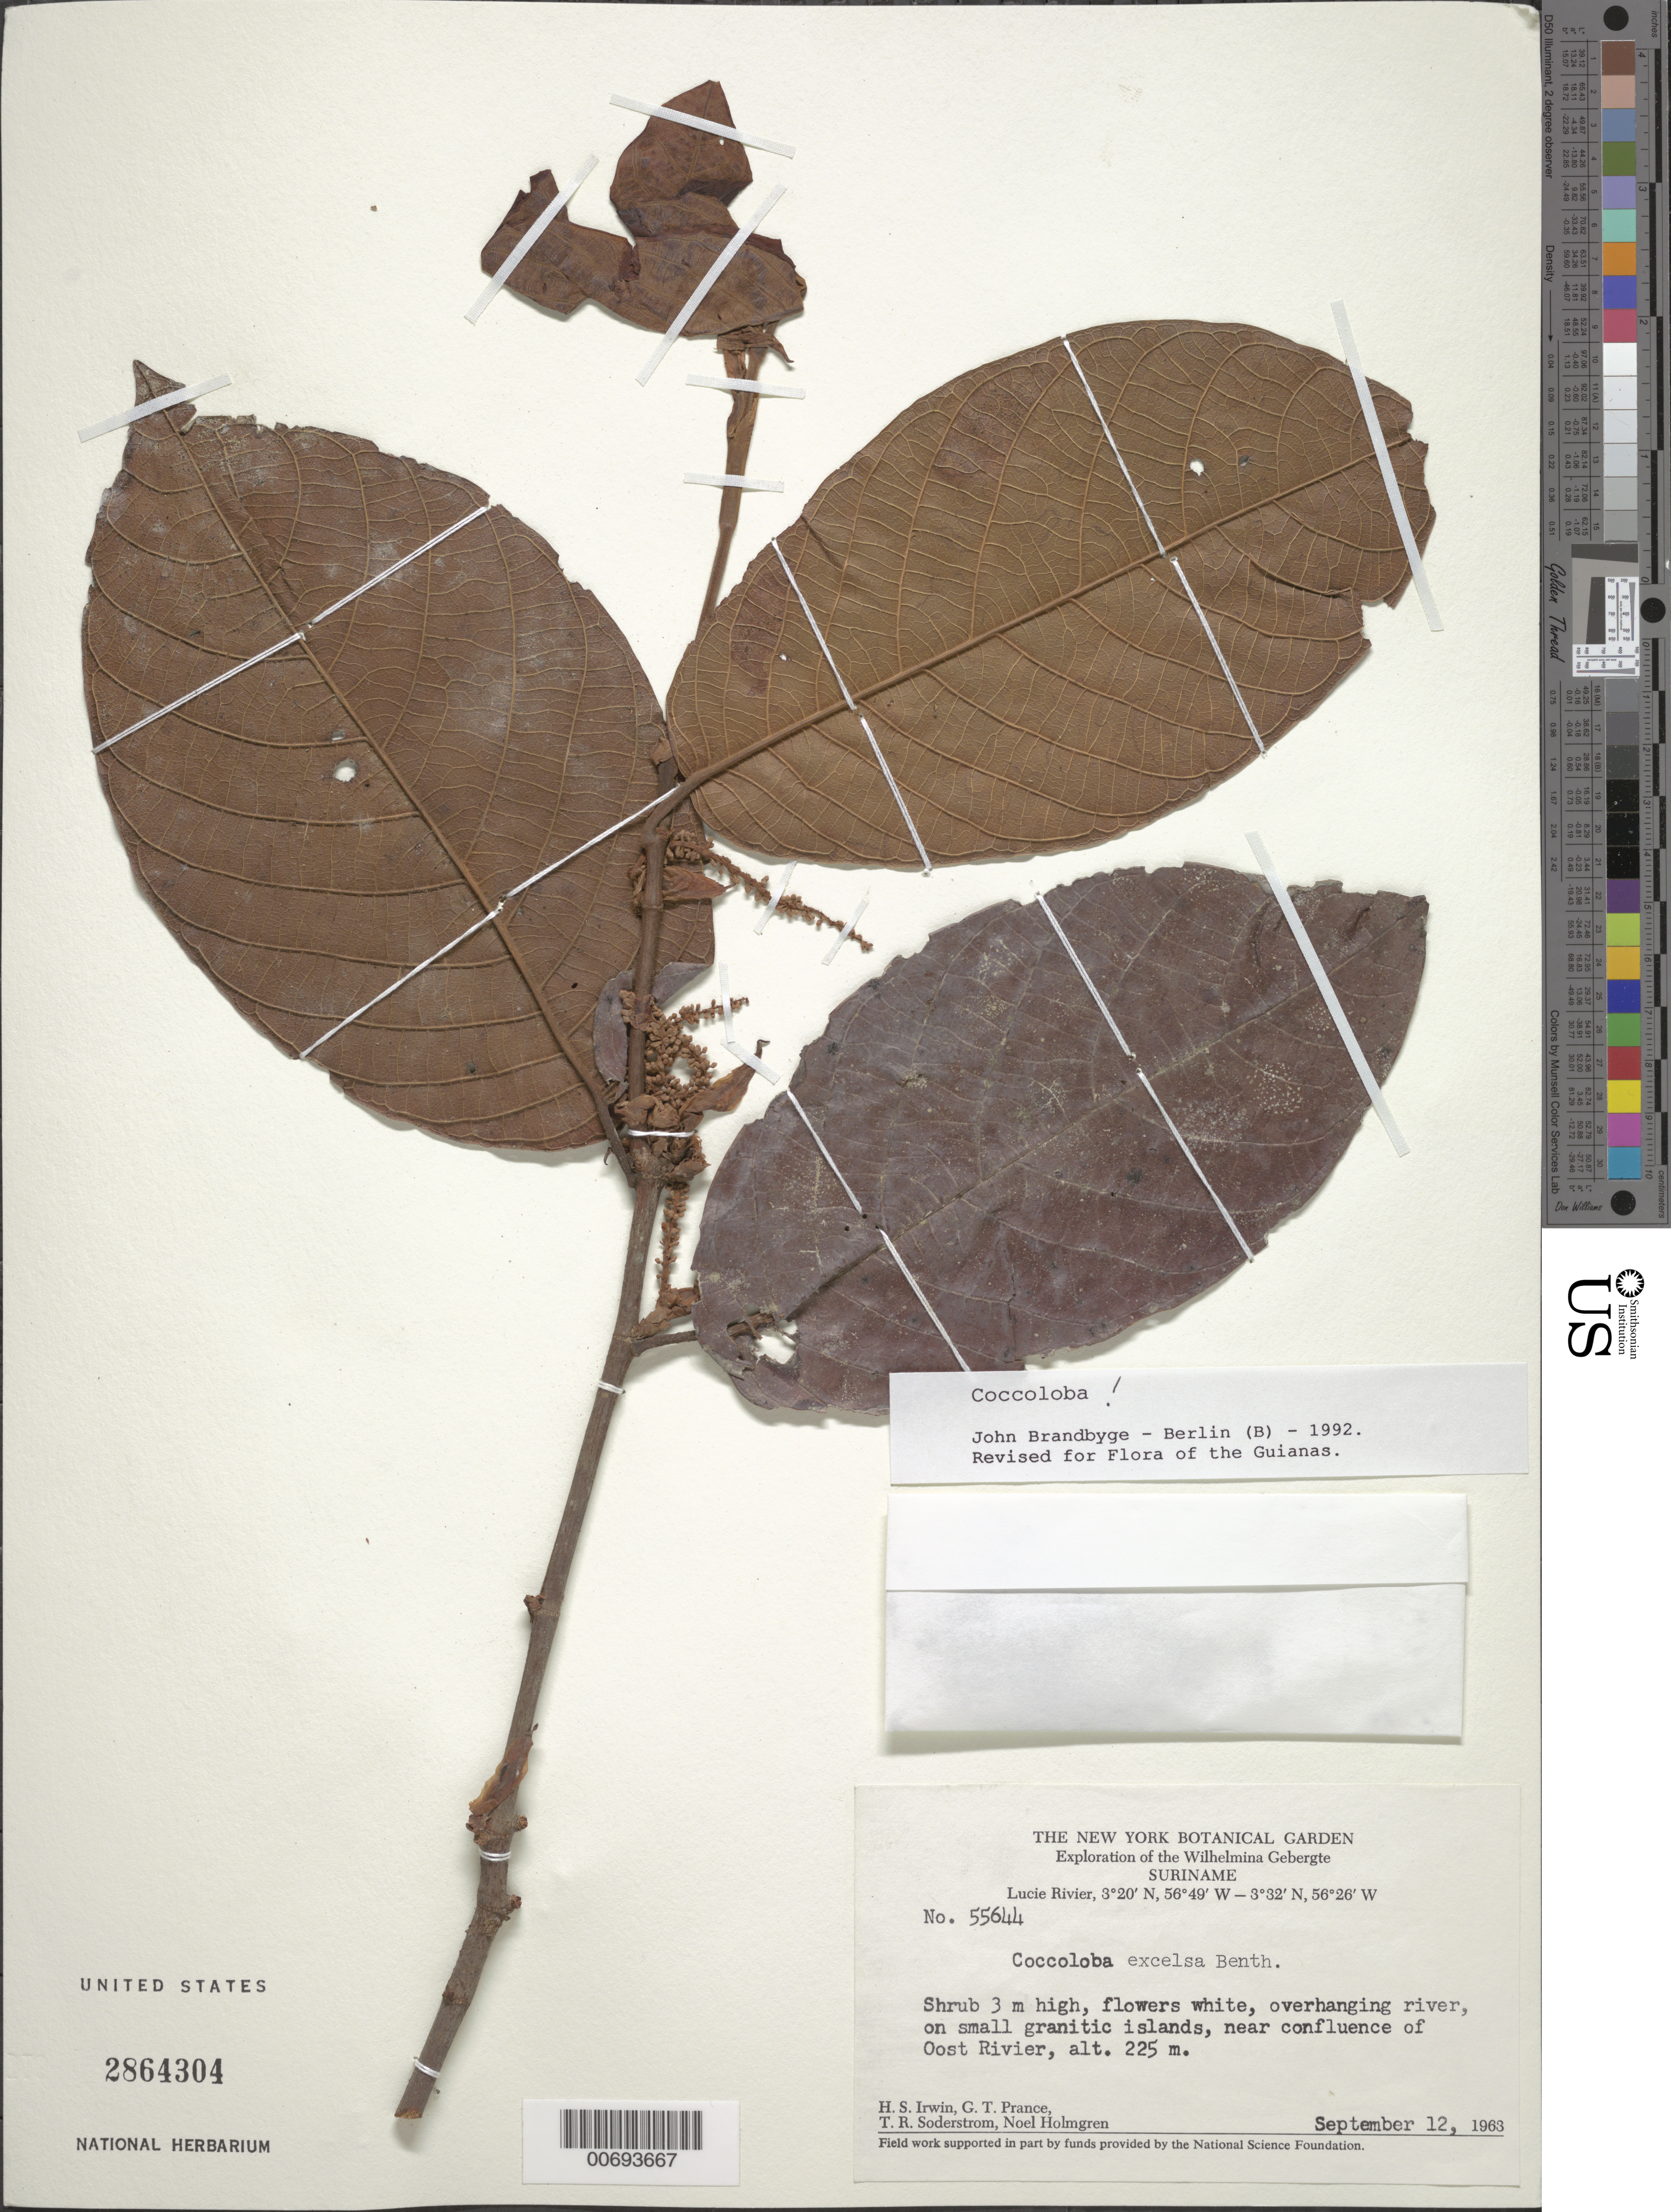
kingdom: Plantae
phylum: Tracheophyta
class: Magnoliopsida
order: Caryophyllales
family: Polygonaceae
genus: Coccoloba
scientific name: Coccoloba excelsa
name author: Benth.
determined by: Brandbyge, J.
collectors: H. Irwin, G. T. Prance, T. R. Soderstrom & N. H. Holmgren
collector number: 55644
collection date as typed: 12-Sep-63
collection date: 1963-09-12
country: Suriname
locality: Lucie R., near confl. with Oost R., Wilhelmina Gebergte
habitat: Overhanging river on small granitic islands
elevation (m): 225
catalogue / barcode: US 2864304